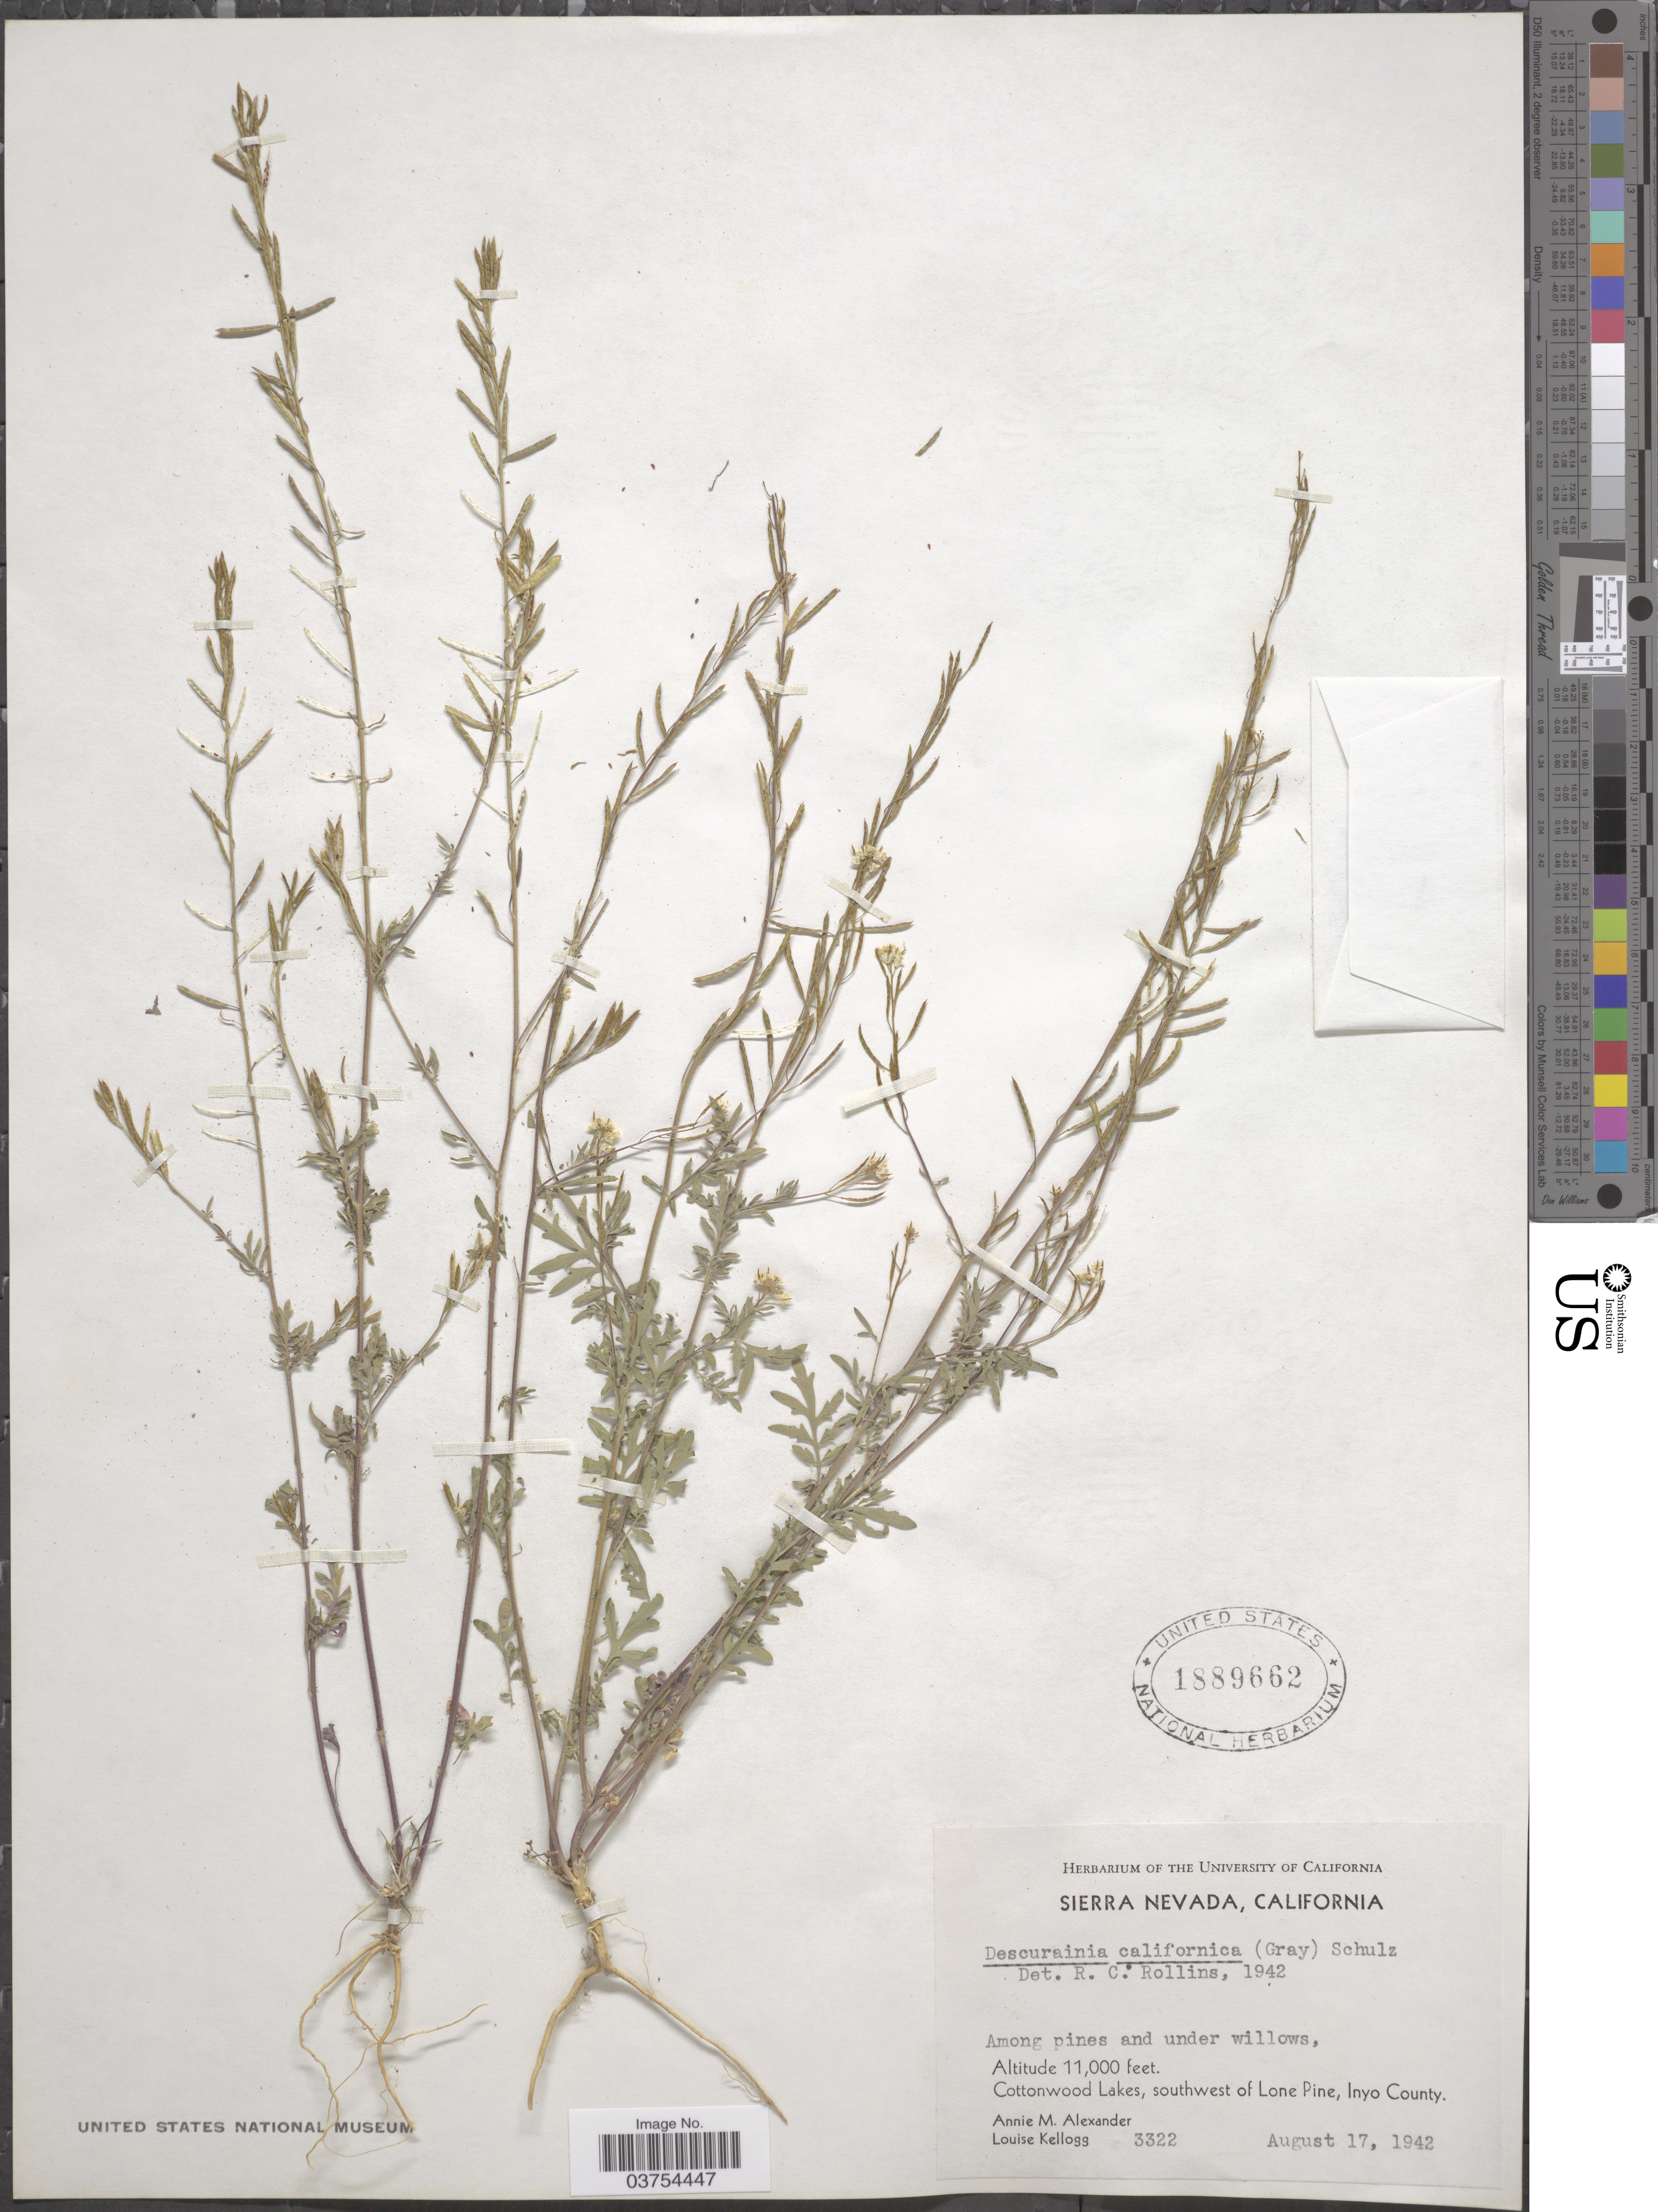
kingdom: Plantae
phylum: Tracheophyta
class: Magnoliopsida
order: Brassicales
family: Brassicaceae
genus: Descurainia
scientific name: Descurainia californica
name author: (A. Gray) O.E. Schulz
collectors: A. M. Alexander & L. Kellogg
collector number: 3322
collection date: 1942-08-17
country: United States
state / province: California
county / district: Inyo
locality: Sierra Nevada. Cottonwood Lakes, southwest of Lone Pine, Inyo County.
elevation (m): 3353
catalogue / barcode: US 1889662